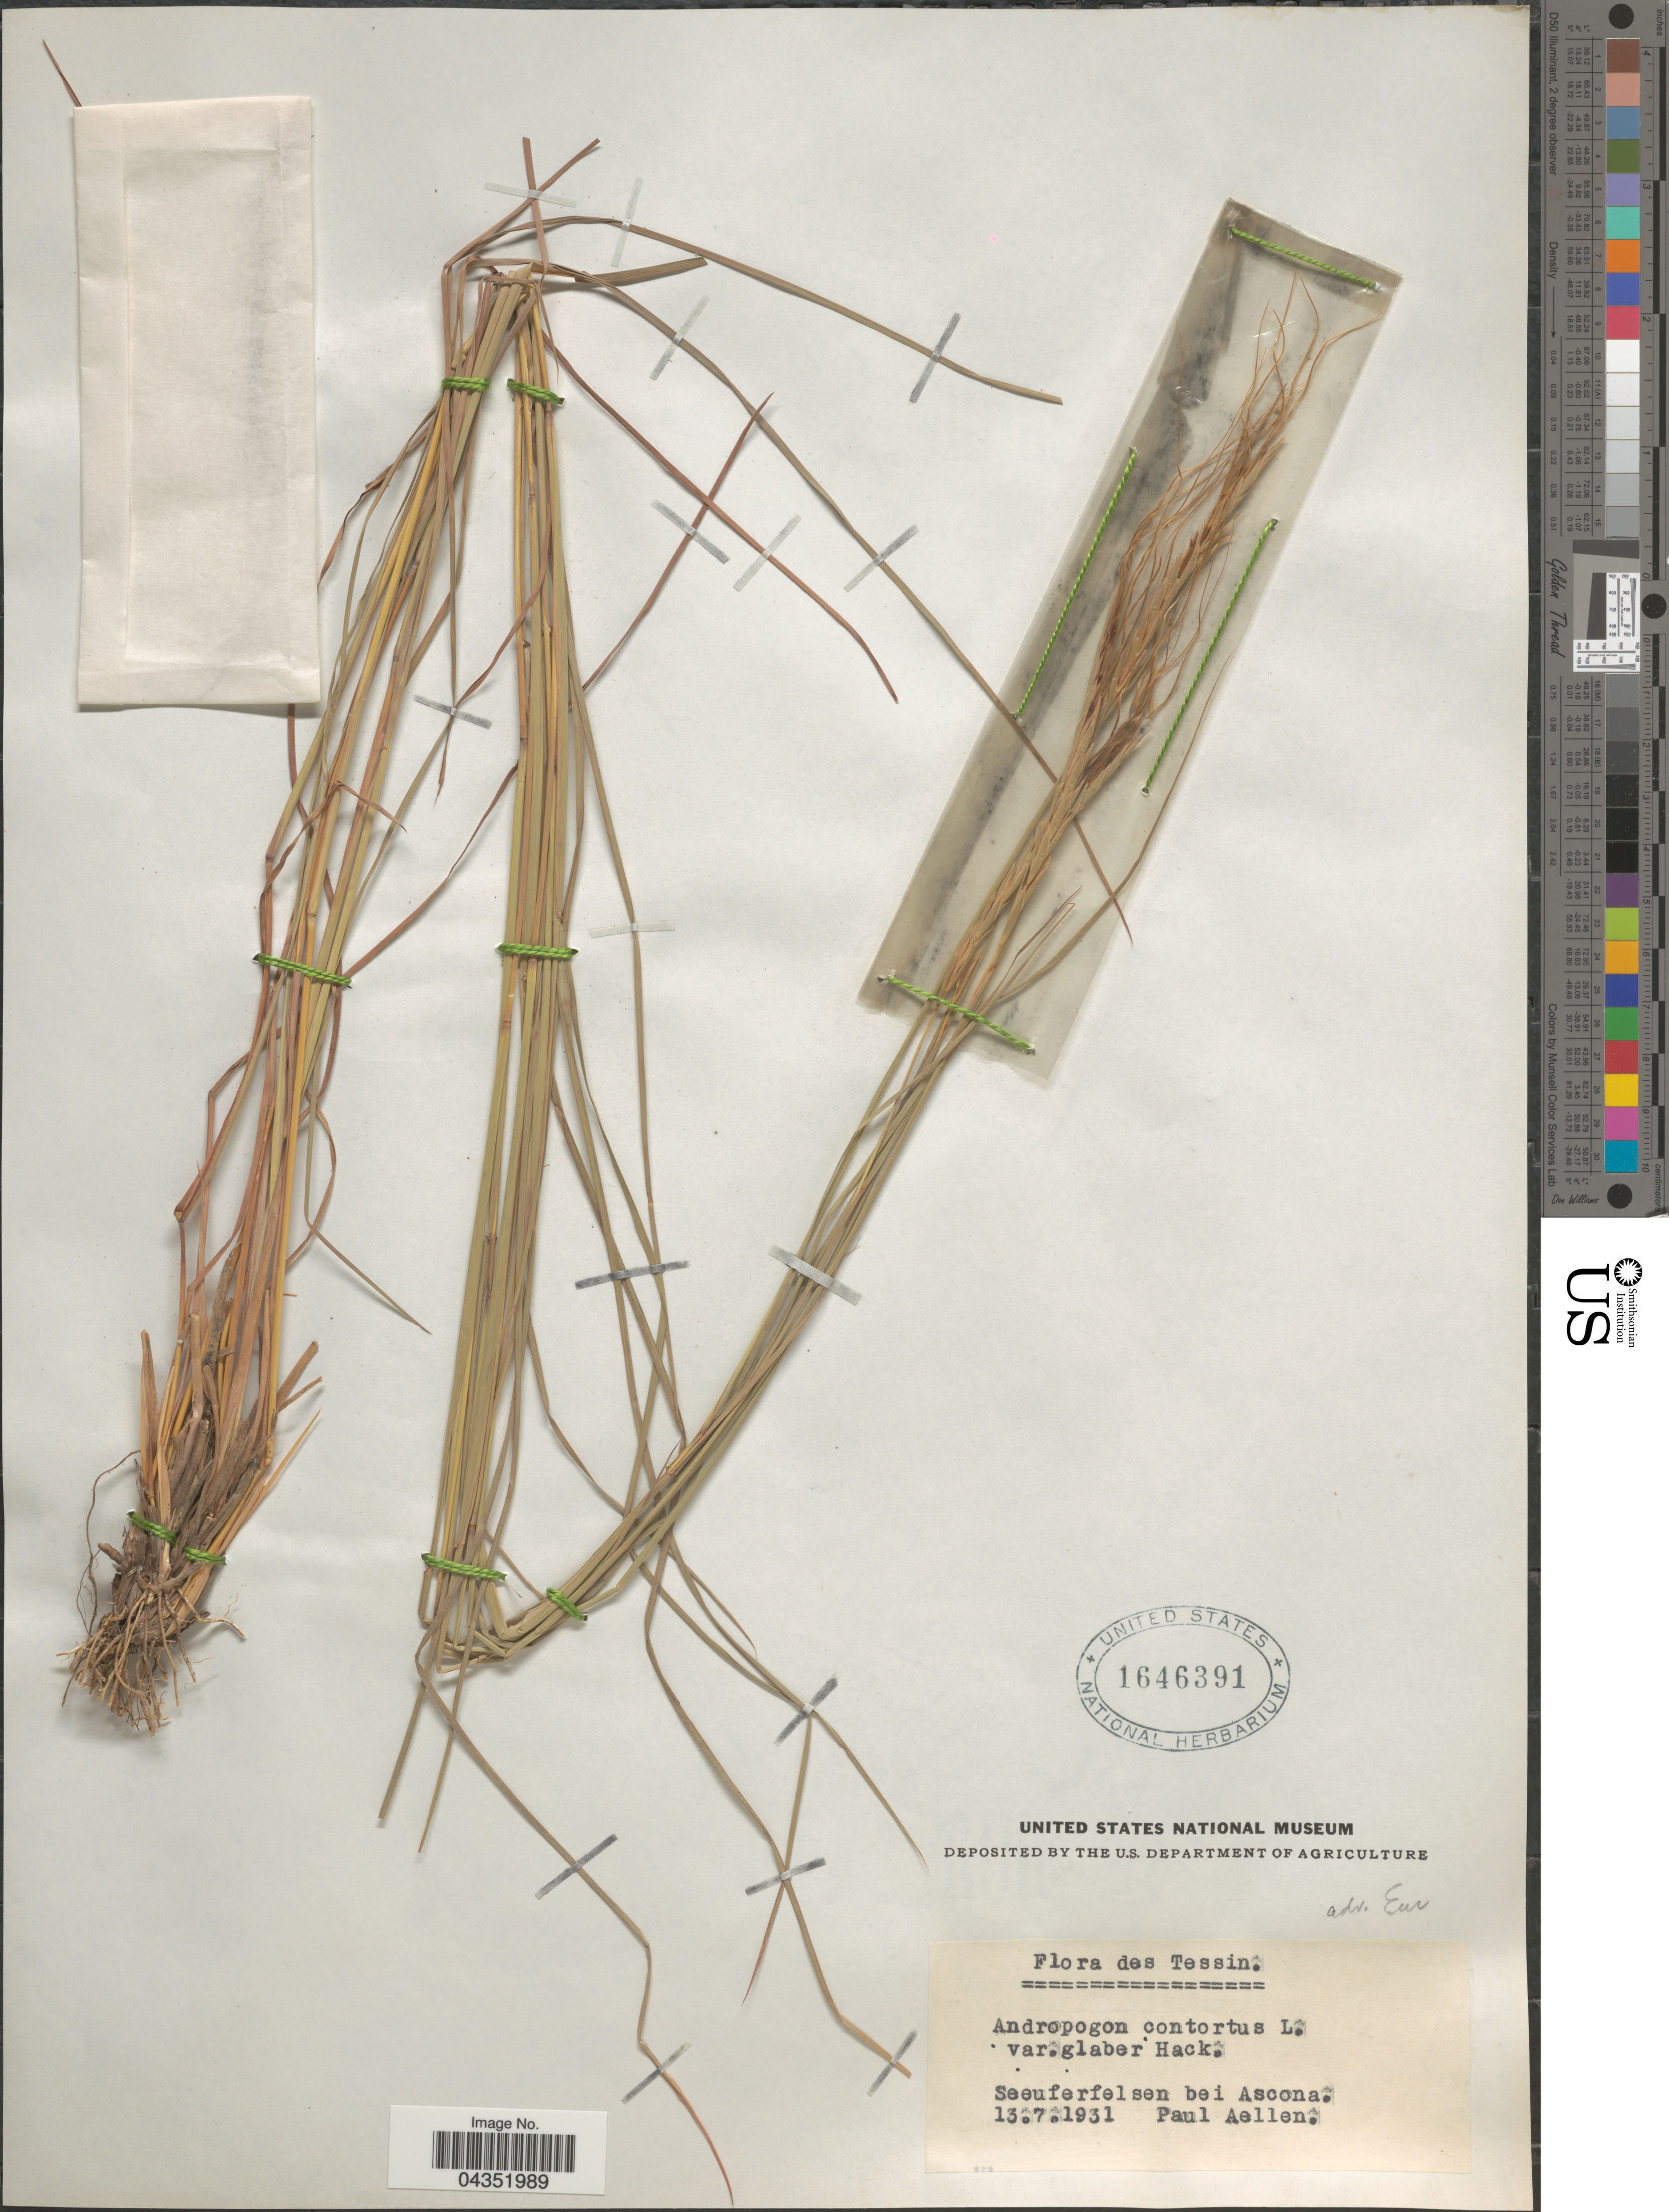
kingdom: Plantae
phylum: Tracheophyta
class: Liliopsida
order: Poales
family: Poaceae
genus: Heteropogon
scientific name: Heteropogon contortus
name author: (L.) P. Beauv. ex Roem. & Schult.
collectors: P. Aellen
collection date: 1931-07-13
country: Switzerland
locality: Tessin. Seeuferfelsen bei Ascona.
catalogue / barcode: US 1646391